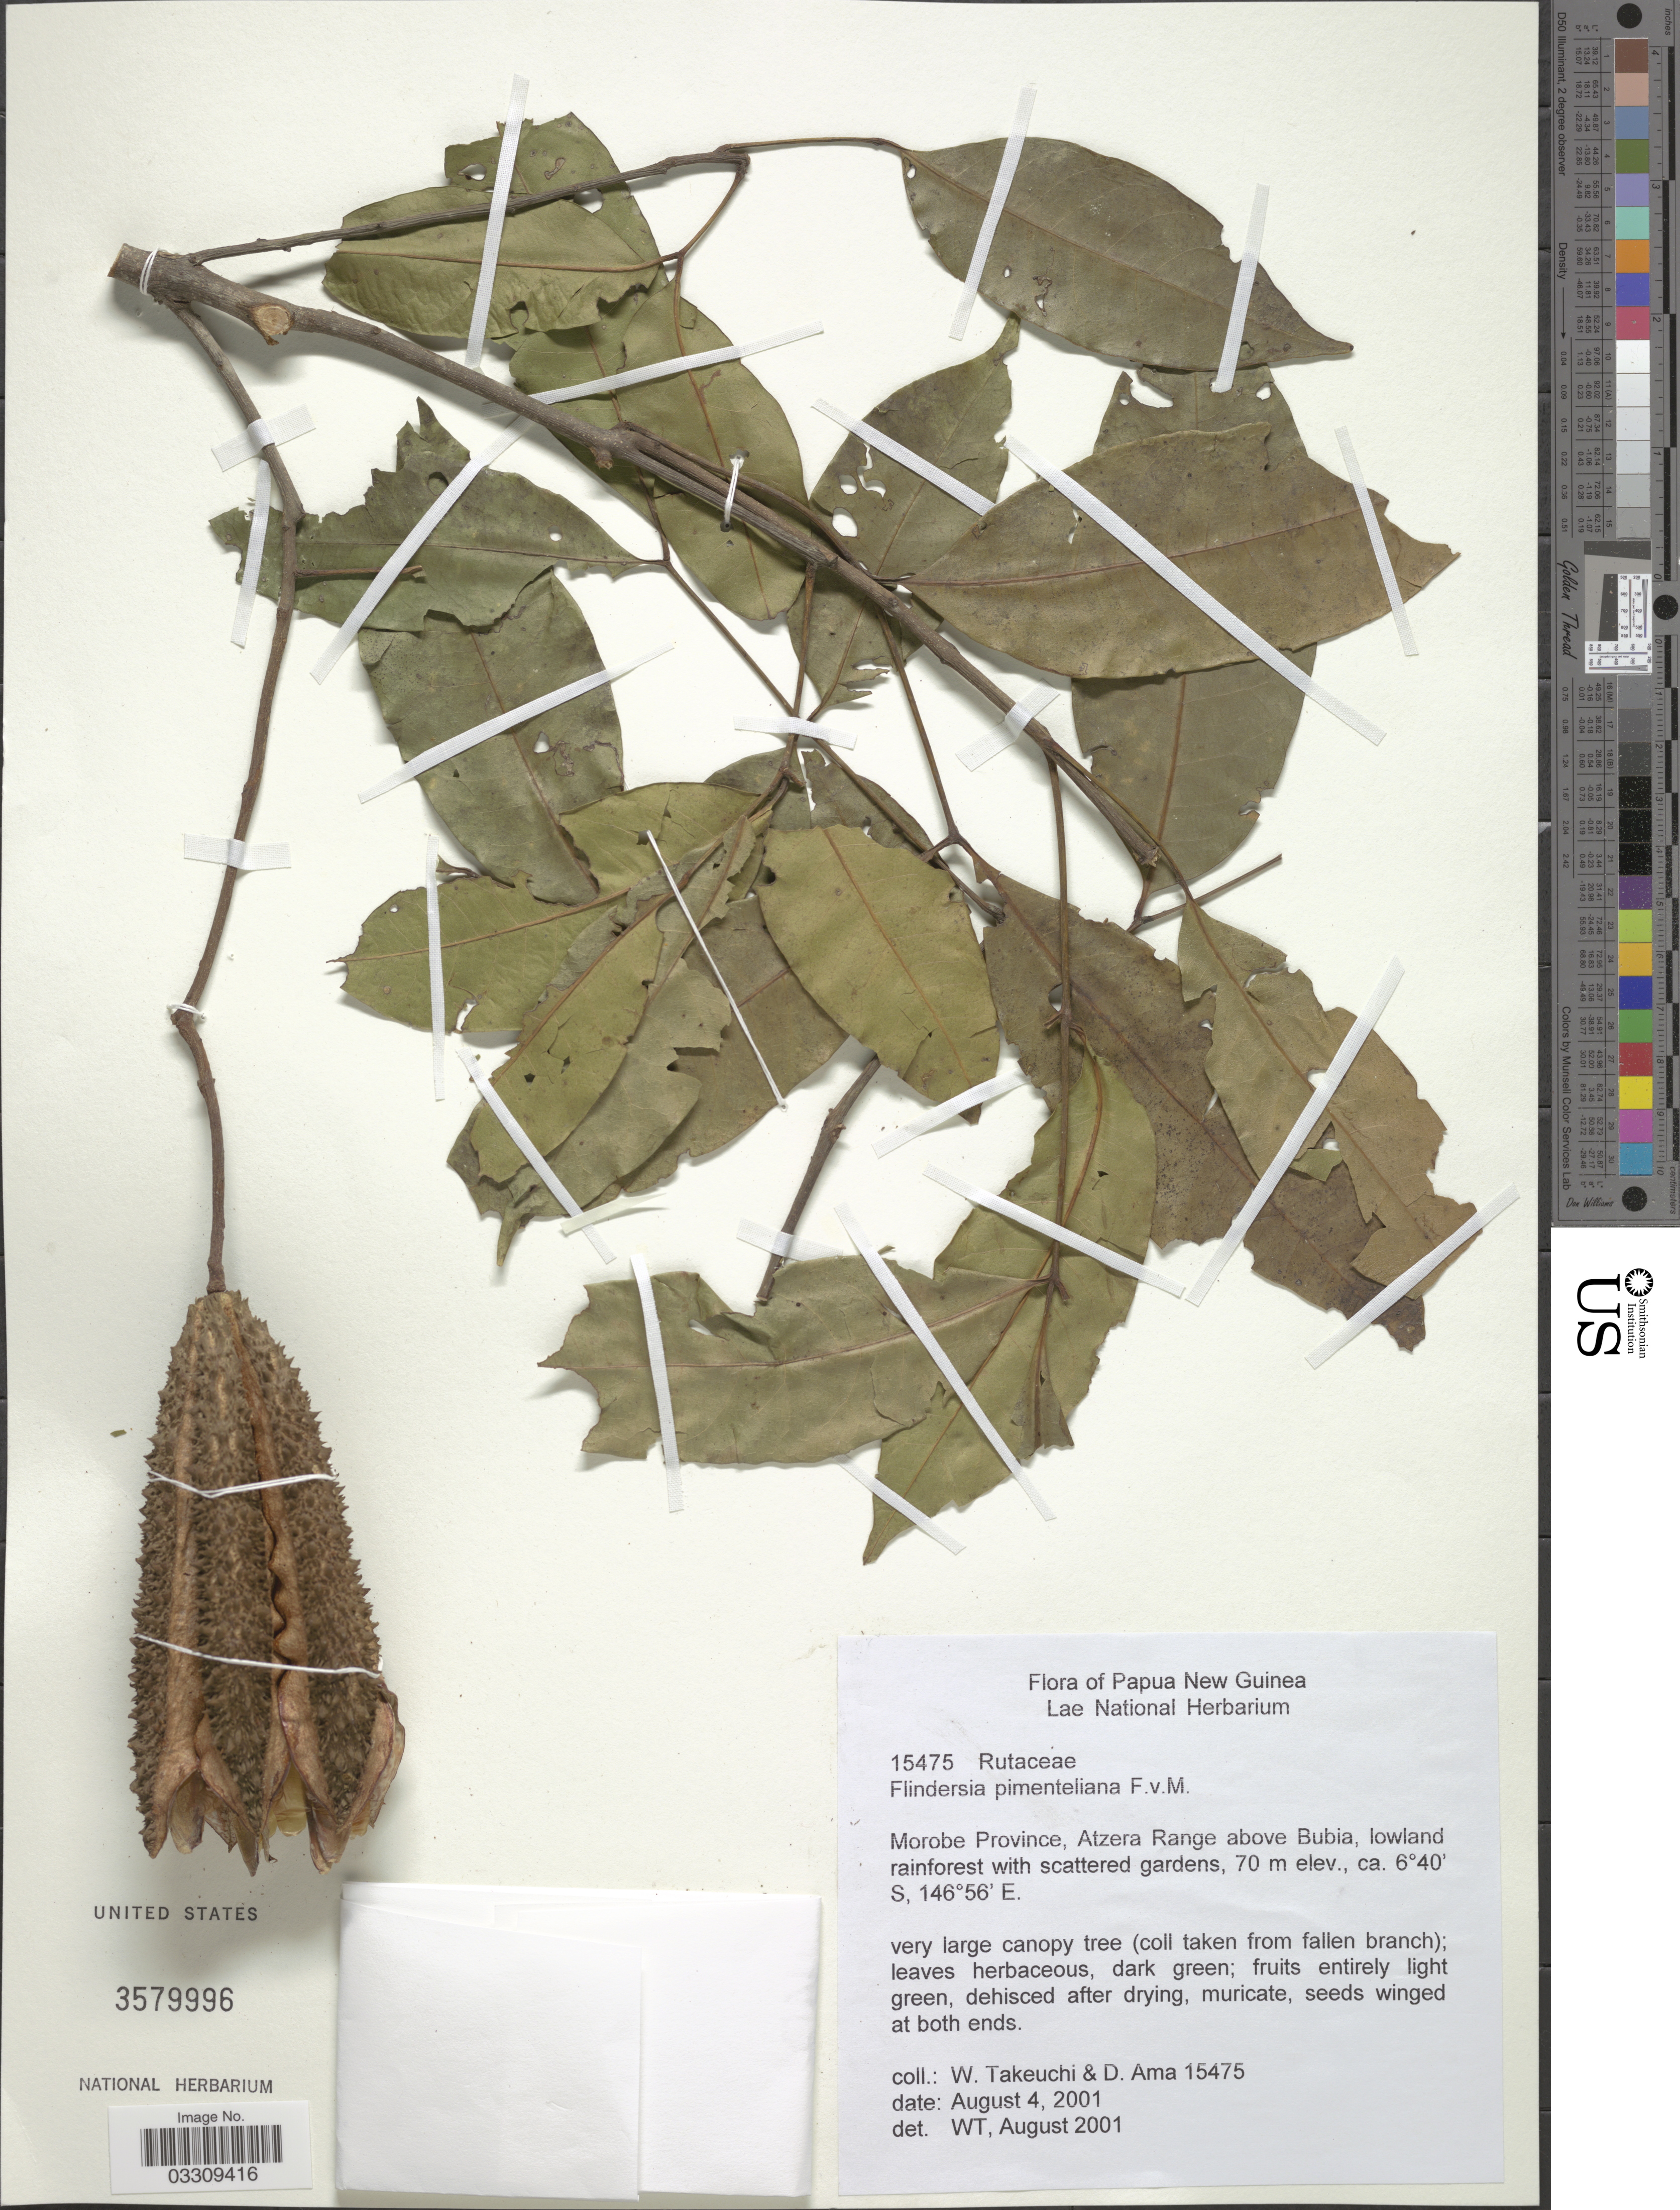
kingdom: Plantae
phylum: Tracheophyta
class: Magnoliopsida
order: Sapindales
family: Rutaceae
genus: Flindersia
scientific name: Flindersia pimenteliana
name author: F. Muell.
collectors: W. Takeuchi & D. Ama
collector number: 15475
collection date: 2001-08-04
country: Papua New Guinea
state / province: Morobe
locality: Papa New Guinea. Atzera Range above Bubia.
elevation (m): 70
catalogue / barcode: US 3579996